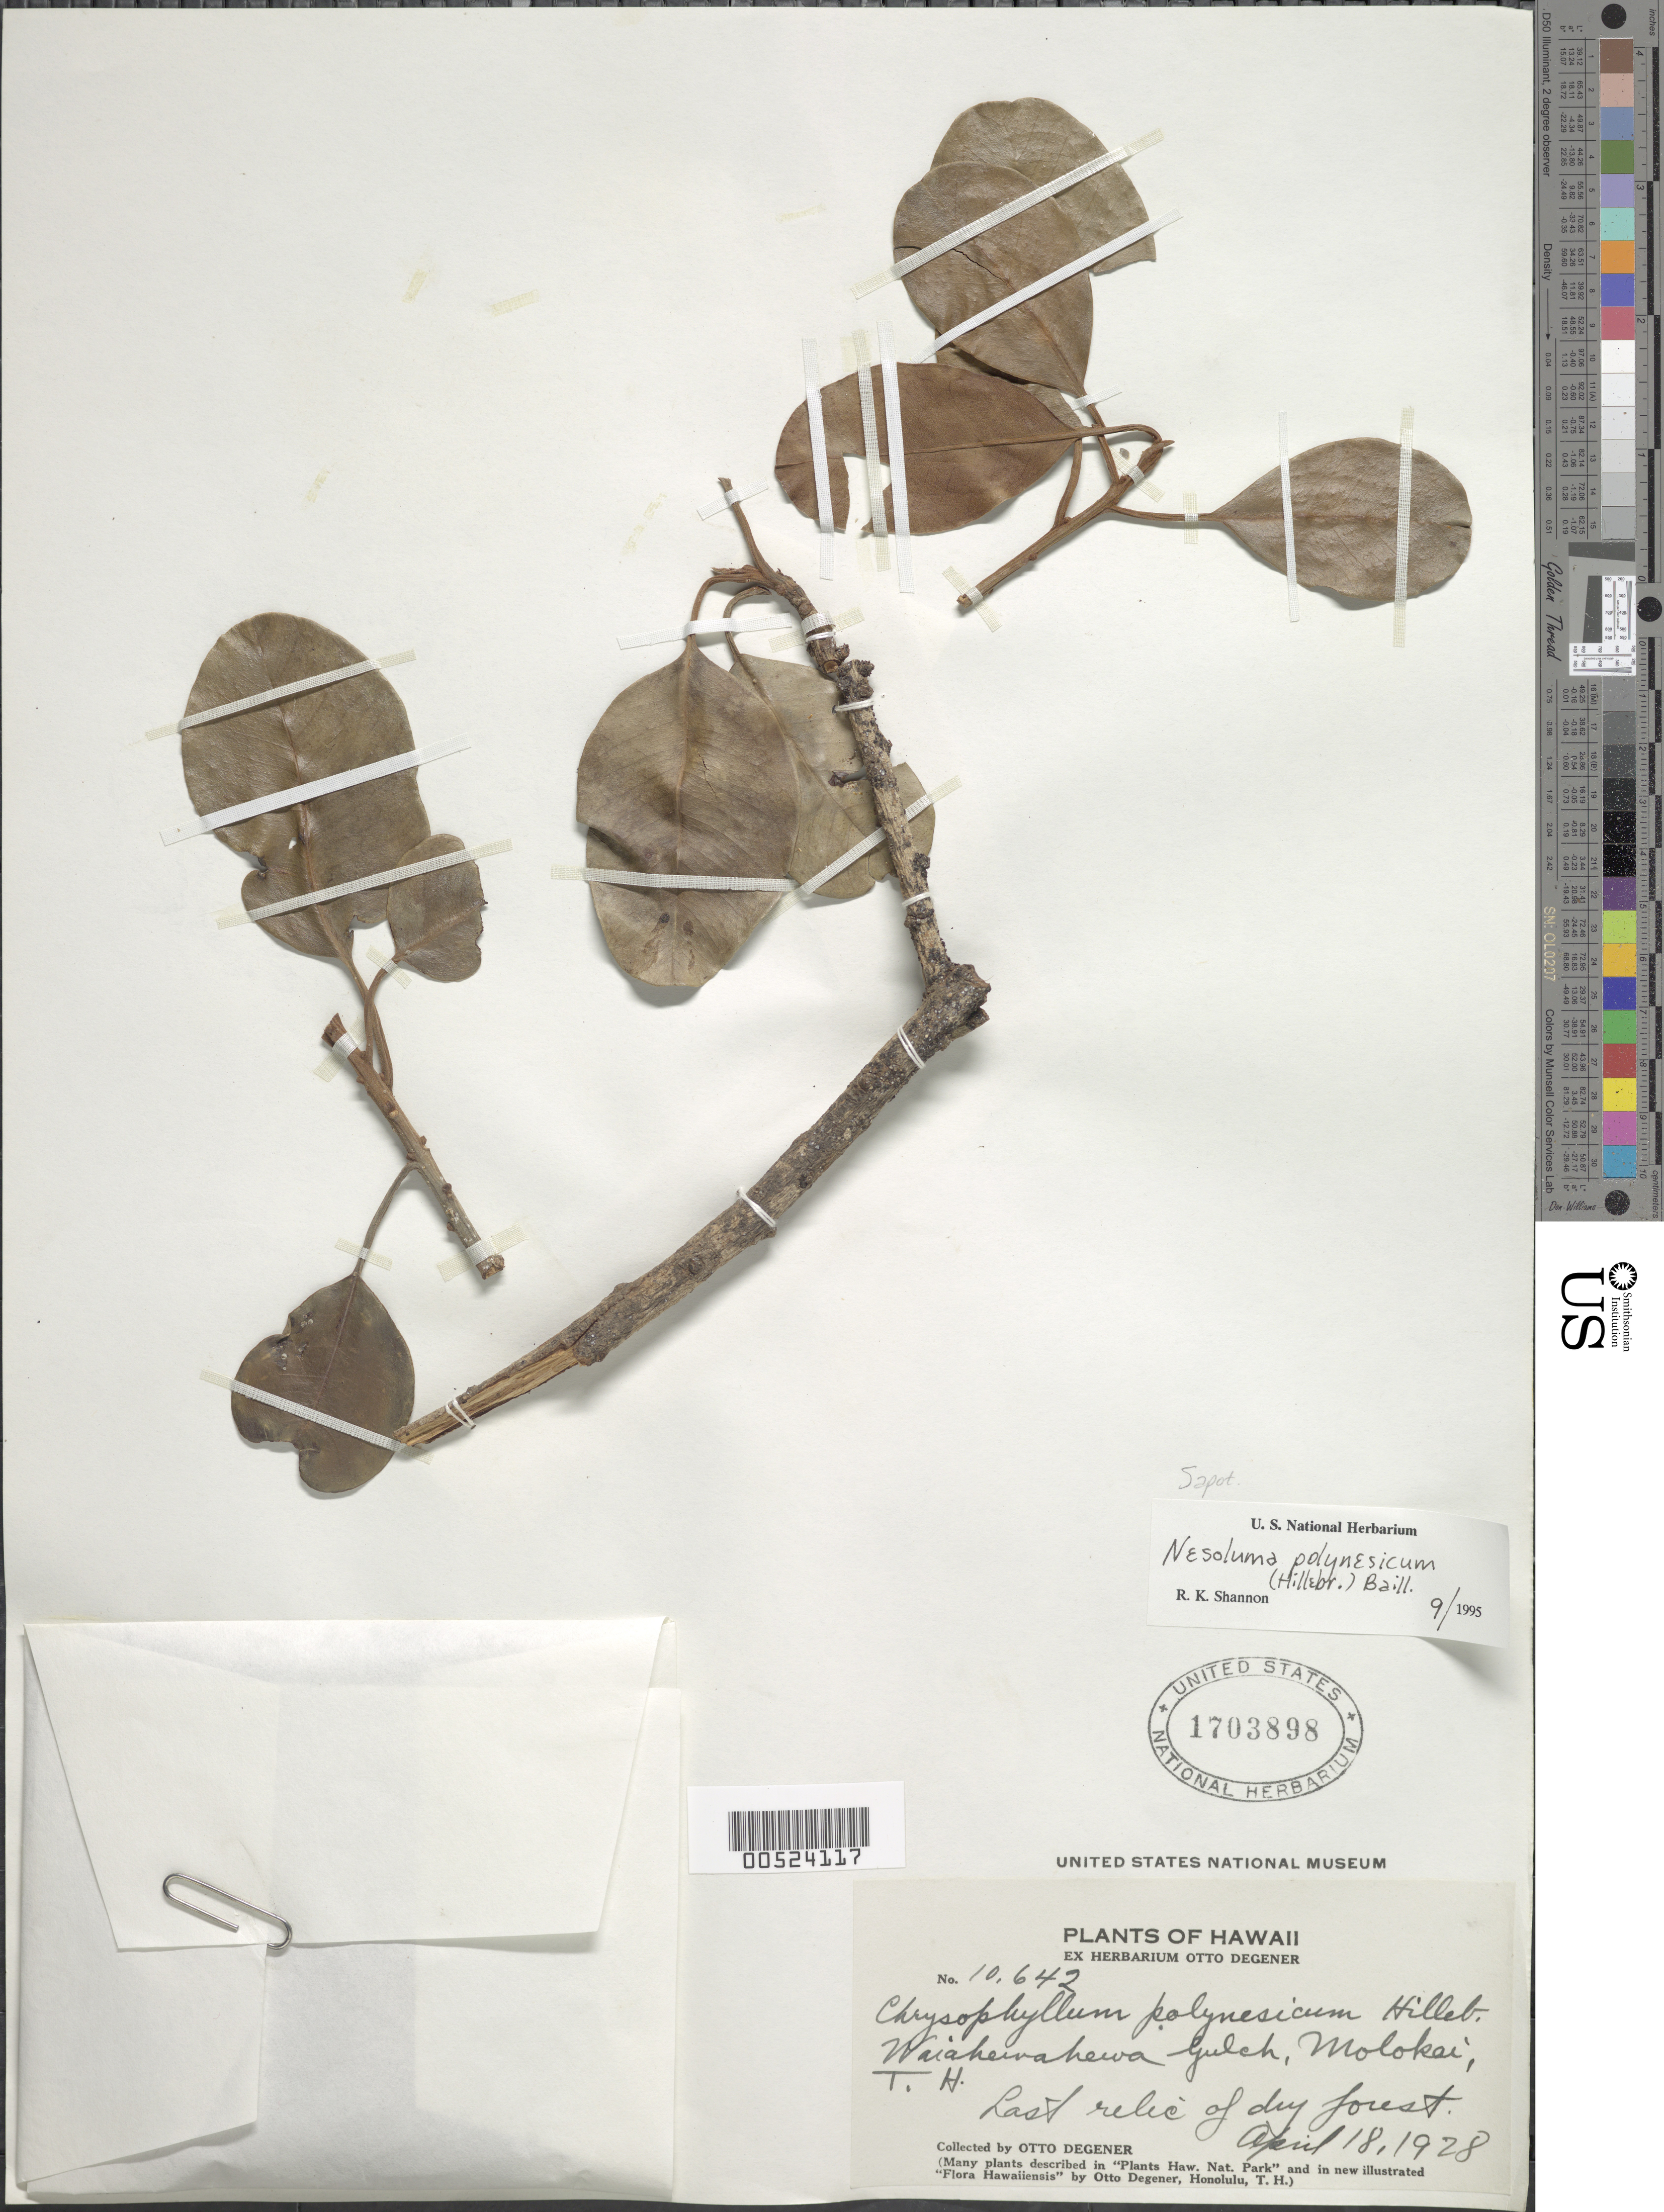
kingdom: Plantae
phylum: Tracheophyta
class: Magnoliopsida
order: Ericales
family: Sapotaceae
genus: Sideroxylon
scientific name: Sideroxylon polynesicum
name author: (Hillebr.) Smedmark & Anderb.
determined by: Wagner, W. L., (BOT), Smithsonian Institution - National Museum of Natural History (UNITED STATES)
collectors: O. Degener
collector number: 10642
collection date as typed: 18 Apr 1928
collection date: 1928-04-18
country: United States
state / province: Hawaii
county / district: Maui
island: Moloka'i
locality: Waiahewahewa Gulch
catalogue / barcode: US 1703898